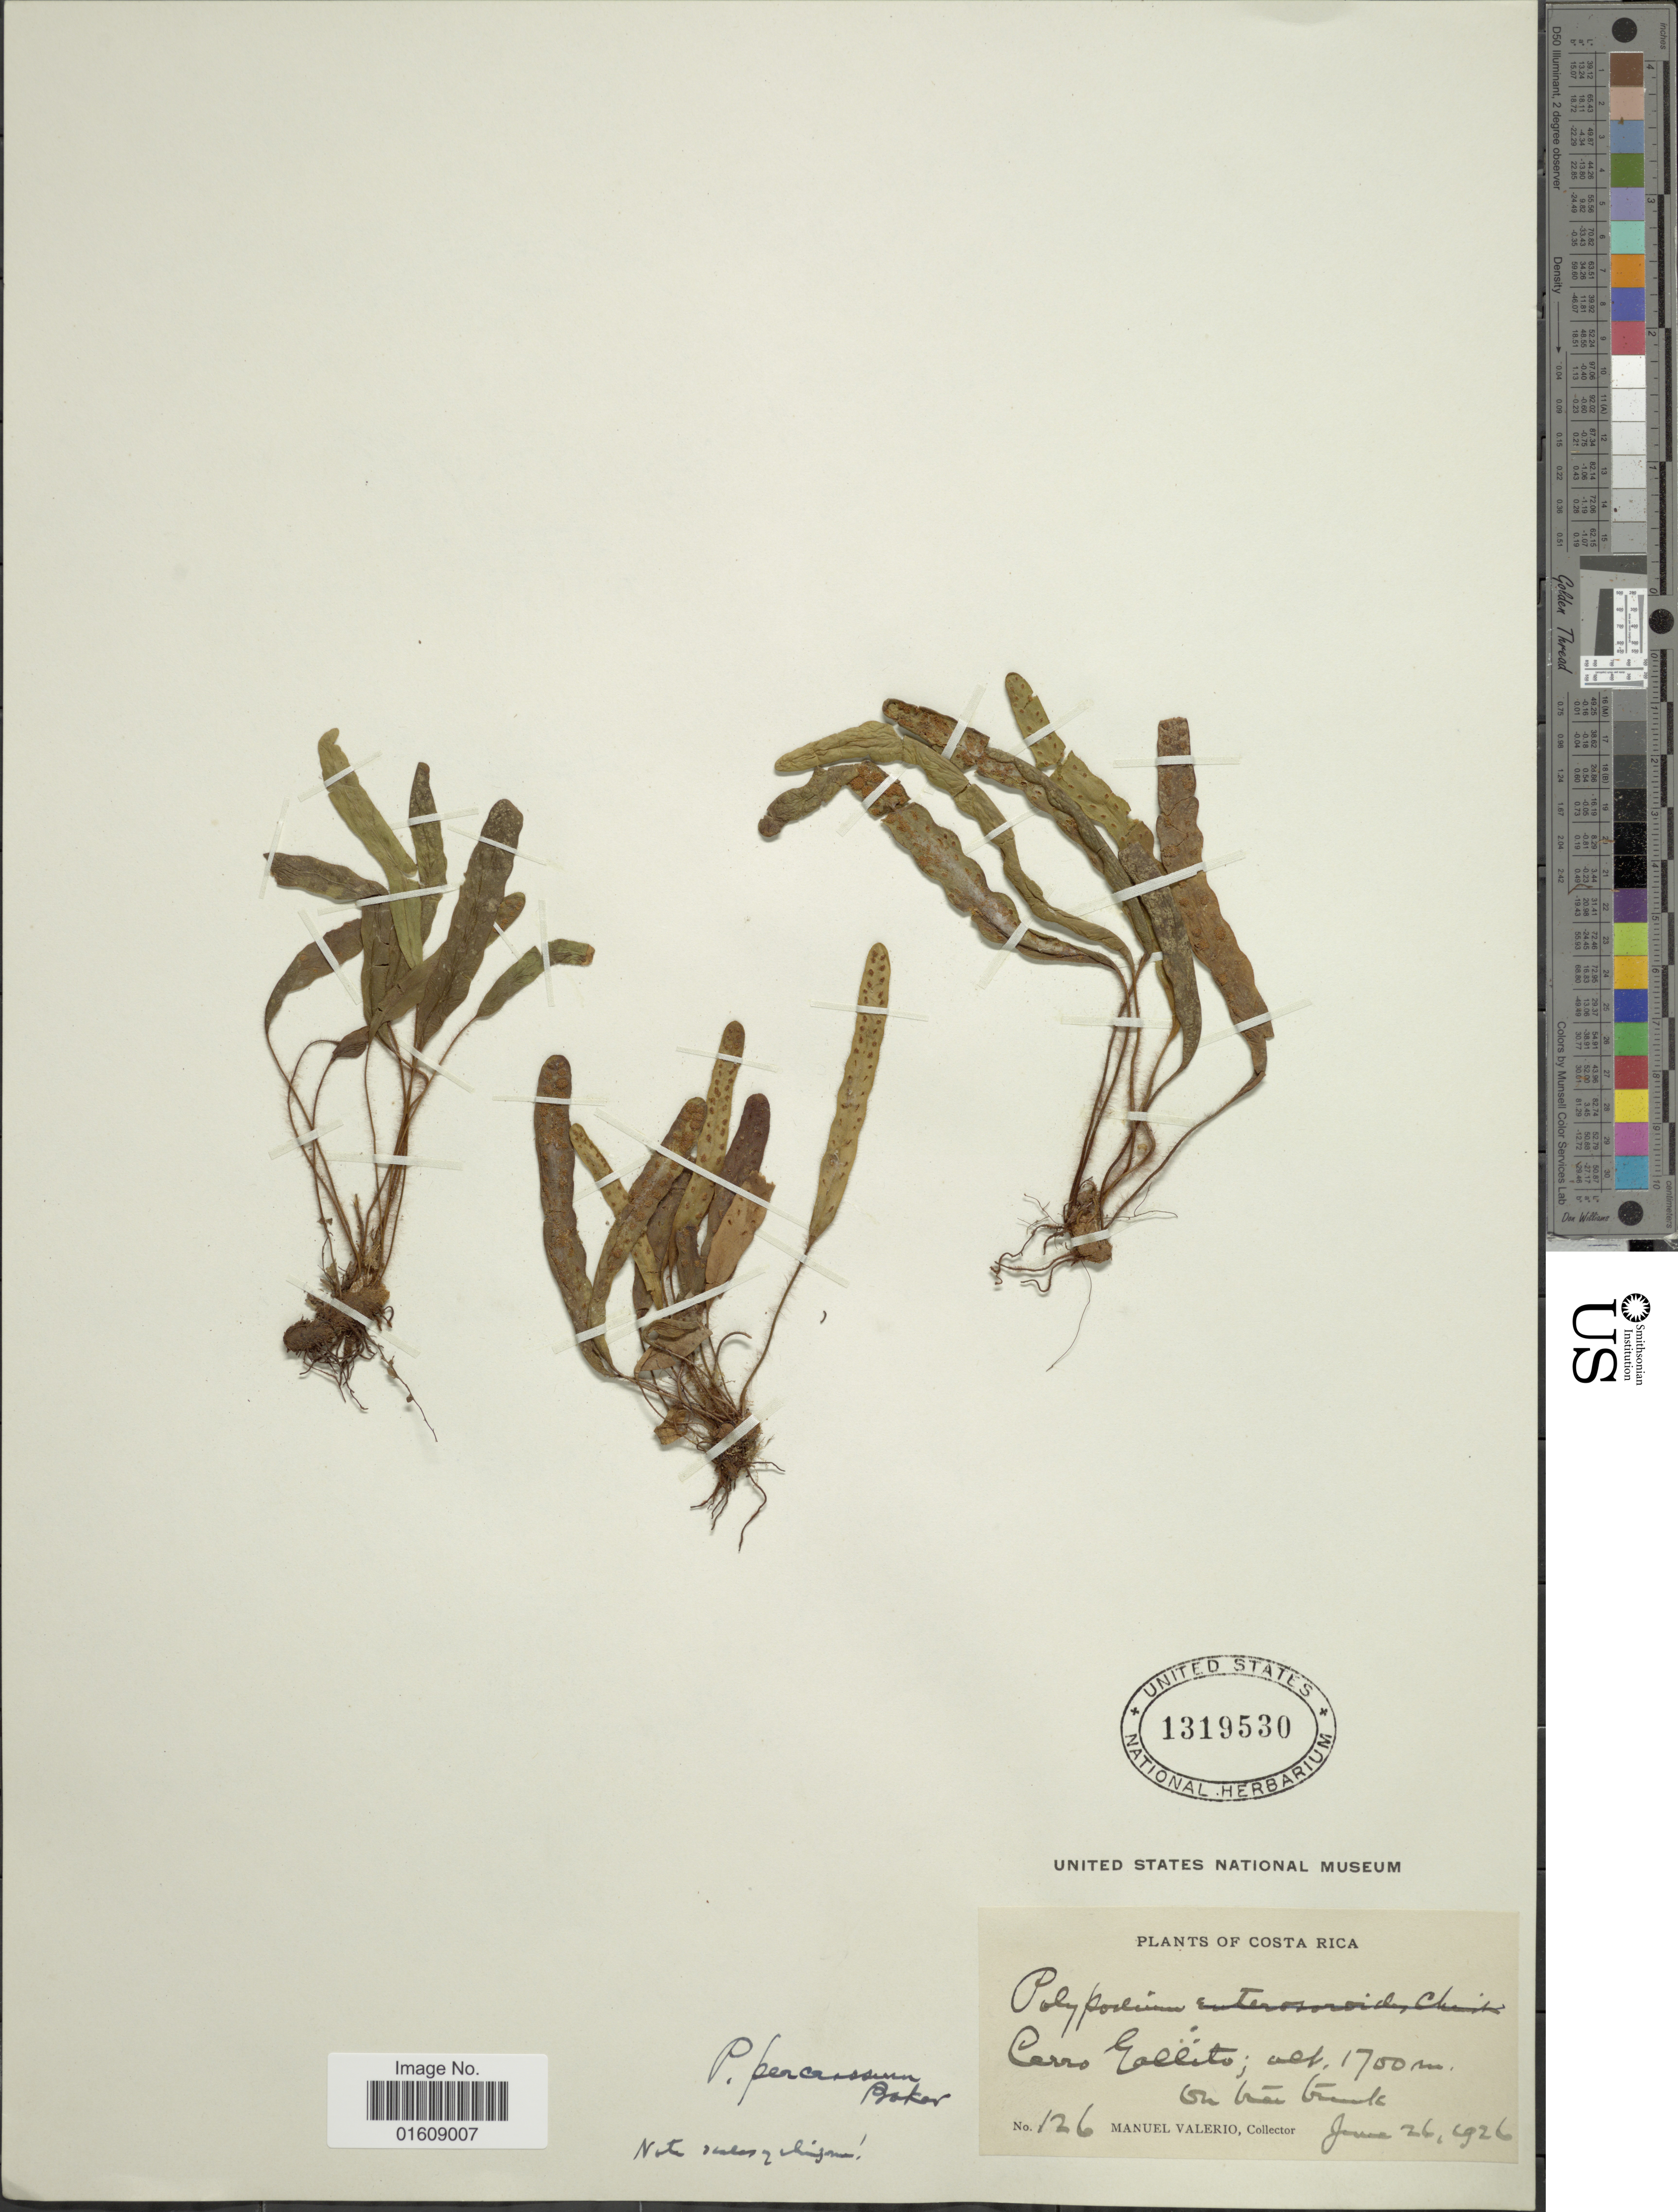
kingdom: Plantae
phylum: Tracheophyta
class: Polypodiopsida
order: Polypodiales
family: Polypodiaceae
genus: Enterosora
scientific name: Enterosora percrassa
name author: (Baker) L.E. Bishop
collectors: M. Valerio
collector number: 126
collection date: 1926-06-26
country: Costa Rica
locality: Costa Rica, Cerro Gallito.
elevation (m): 1700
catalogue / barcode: US 1319530